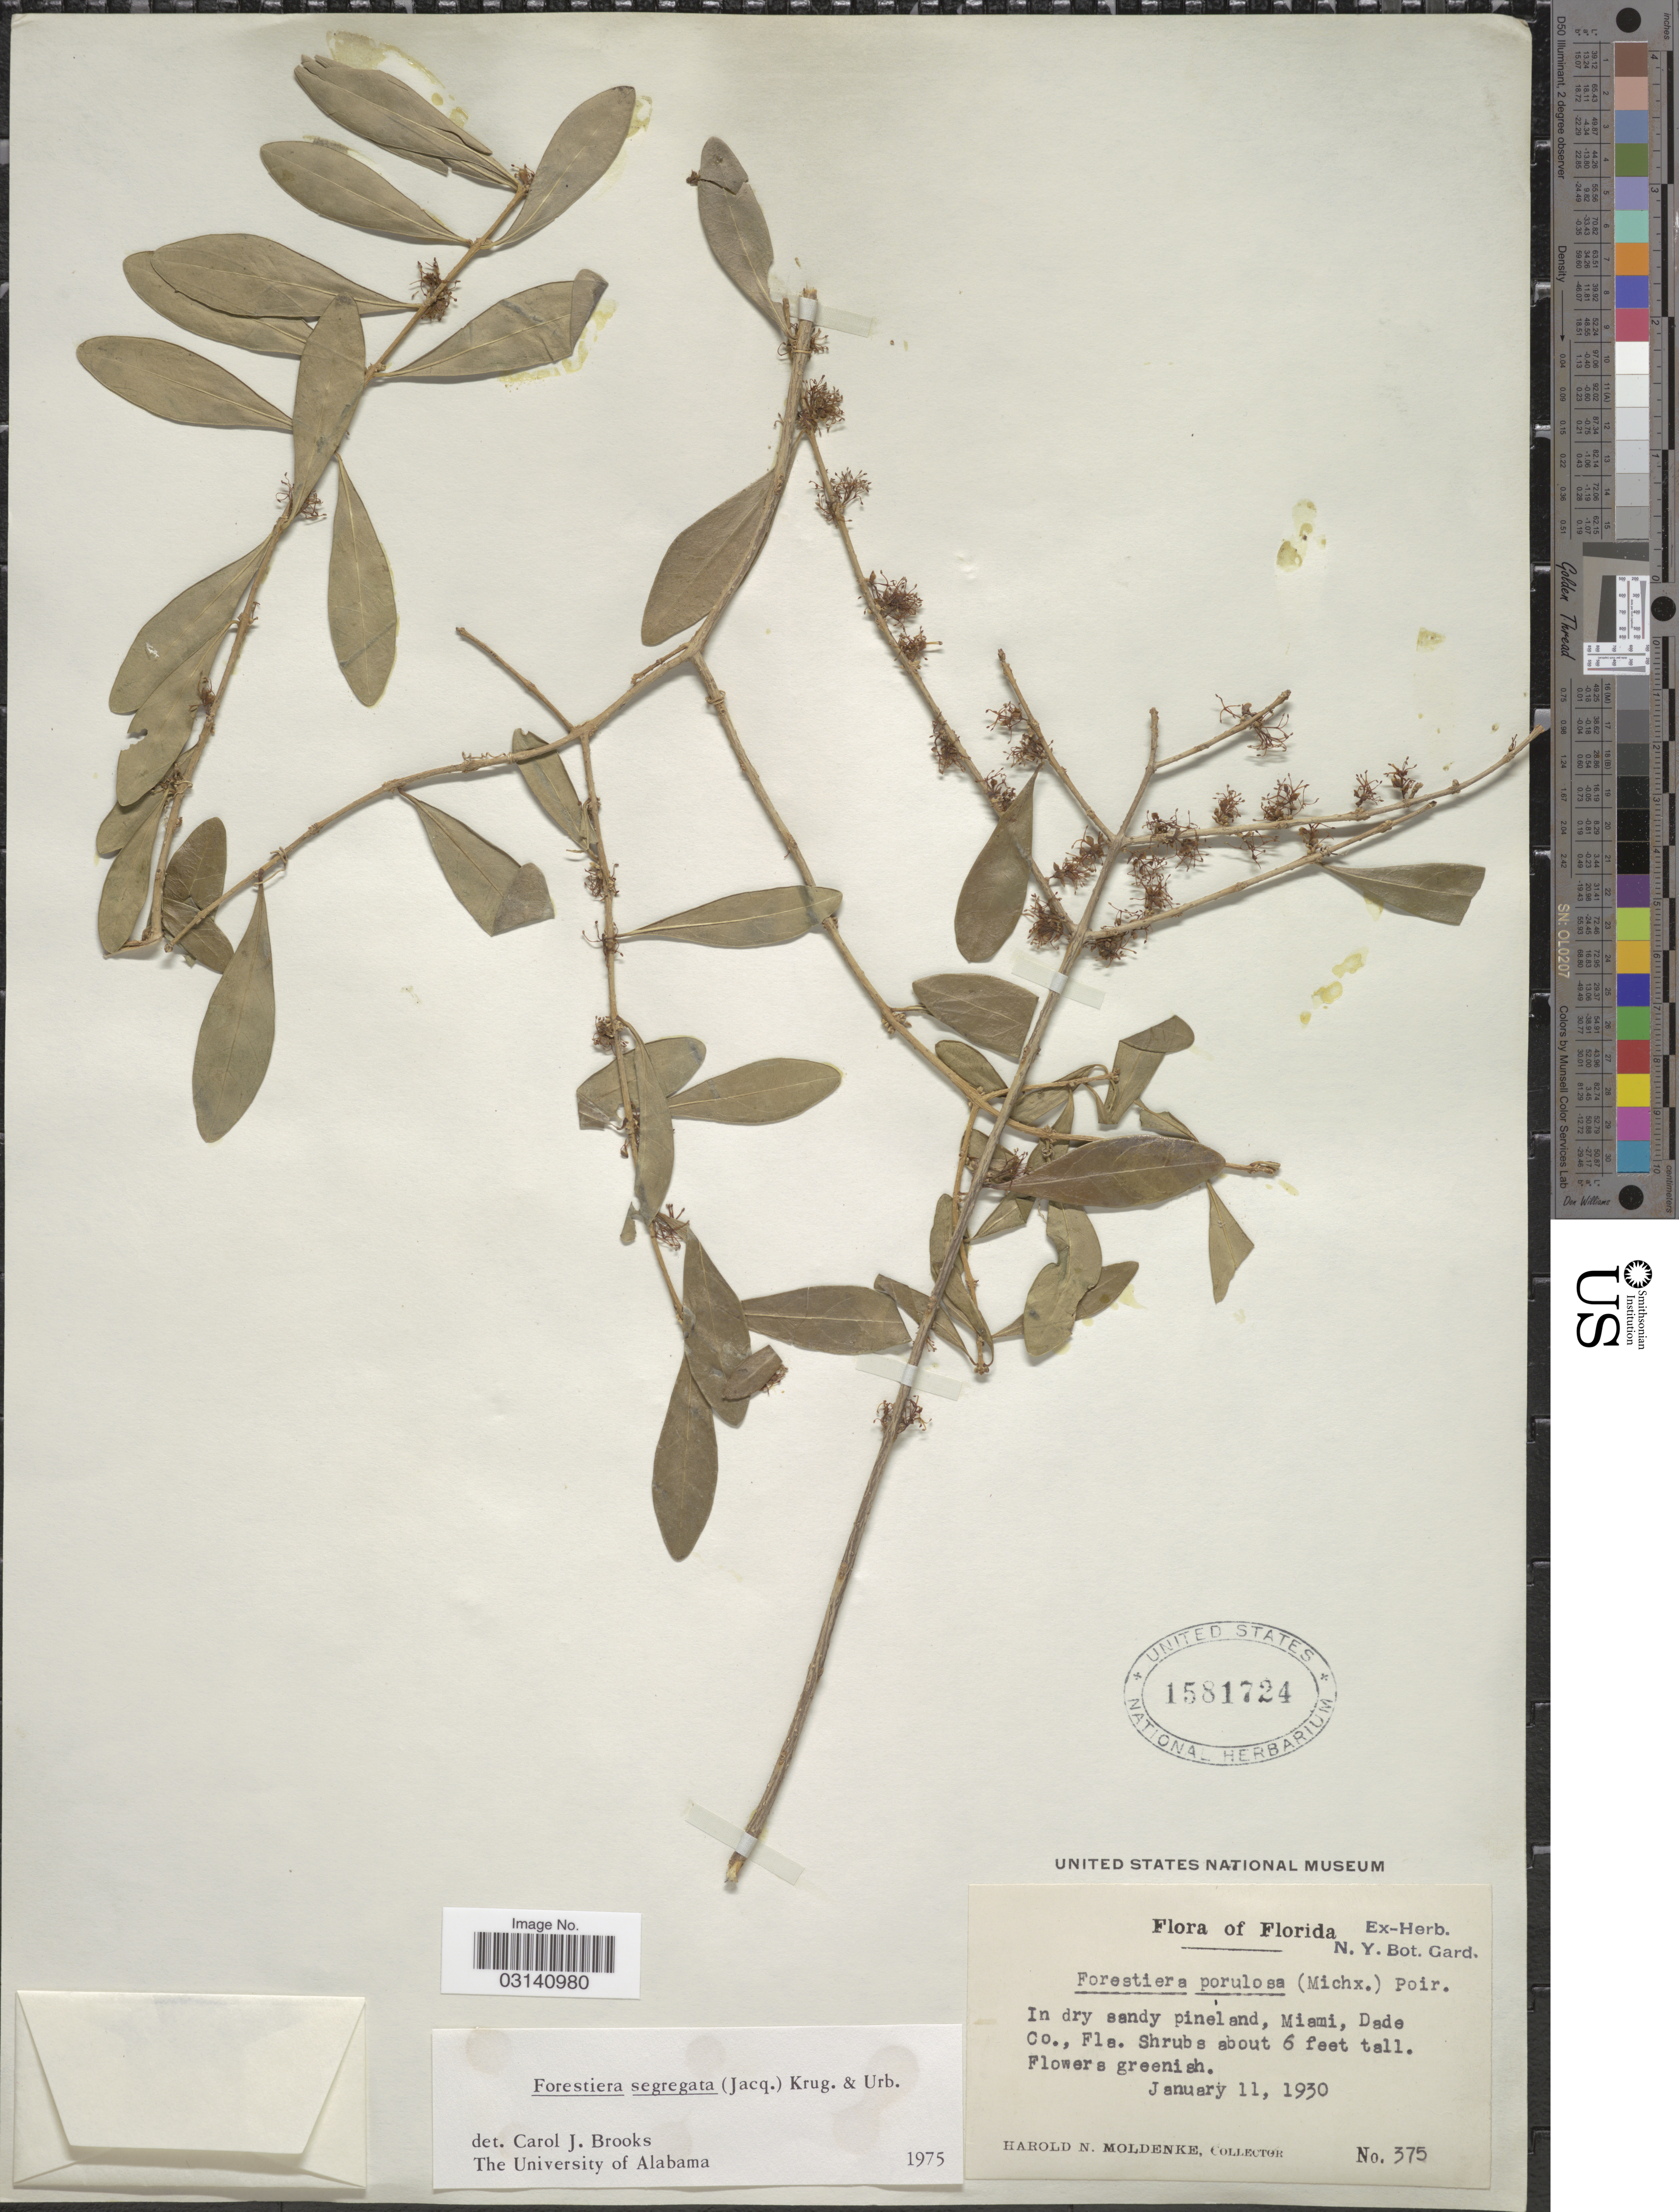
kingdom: Plantae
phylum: Tracheophyta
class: Magnoliopsida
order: Lamiales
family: Oleaceae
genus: Forestiera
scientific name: Forestiera segregata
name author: (Jacq.) Krug & Urb.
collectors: H. N. Moldenke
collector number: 375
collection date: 1930-01-11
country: United States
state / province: Florida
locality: Miami, Dade Co., Fla.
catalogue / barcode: US 1581724